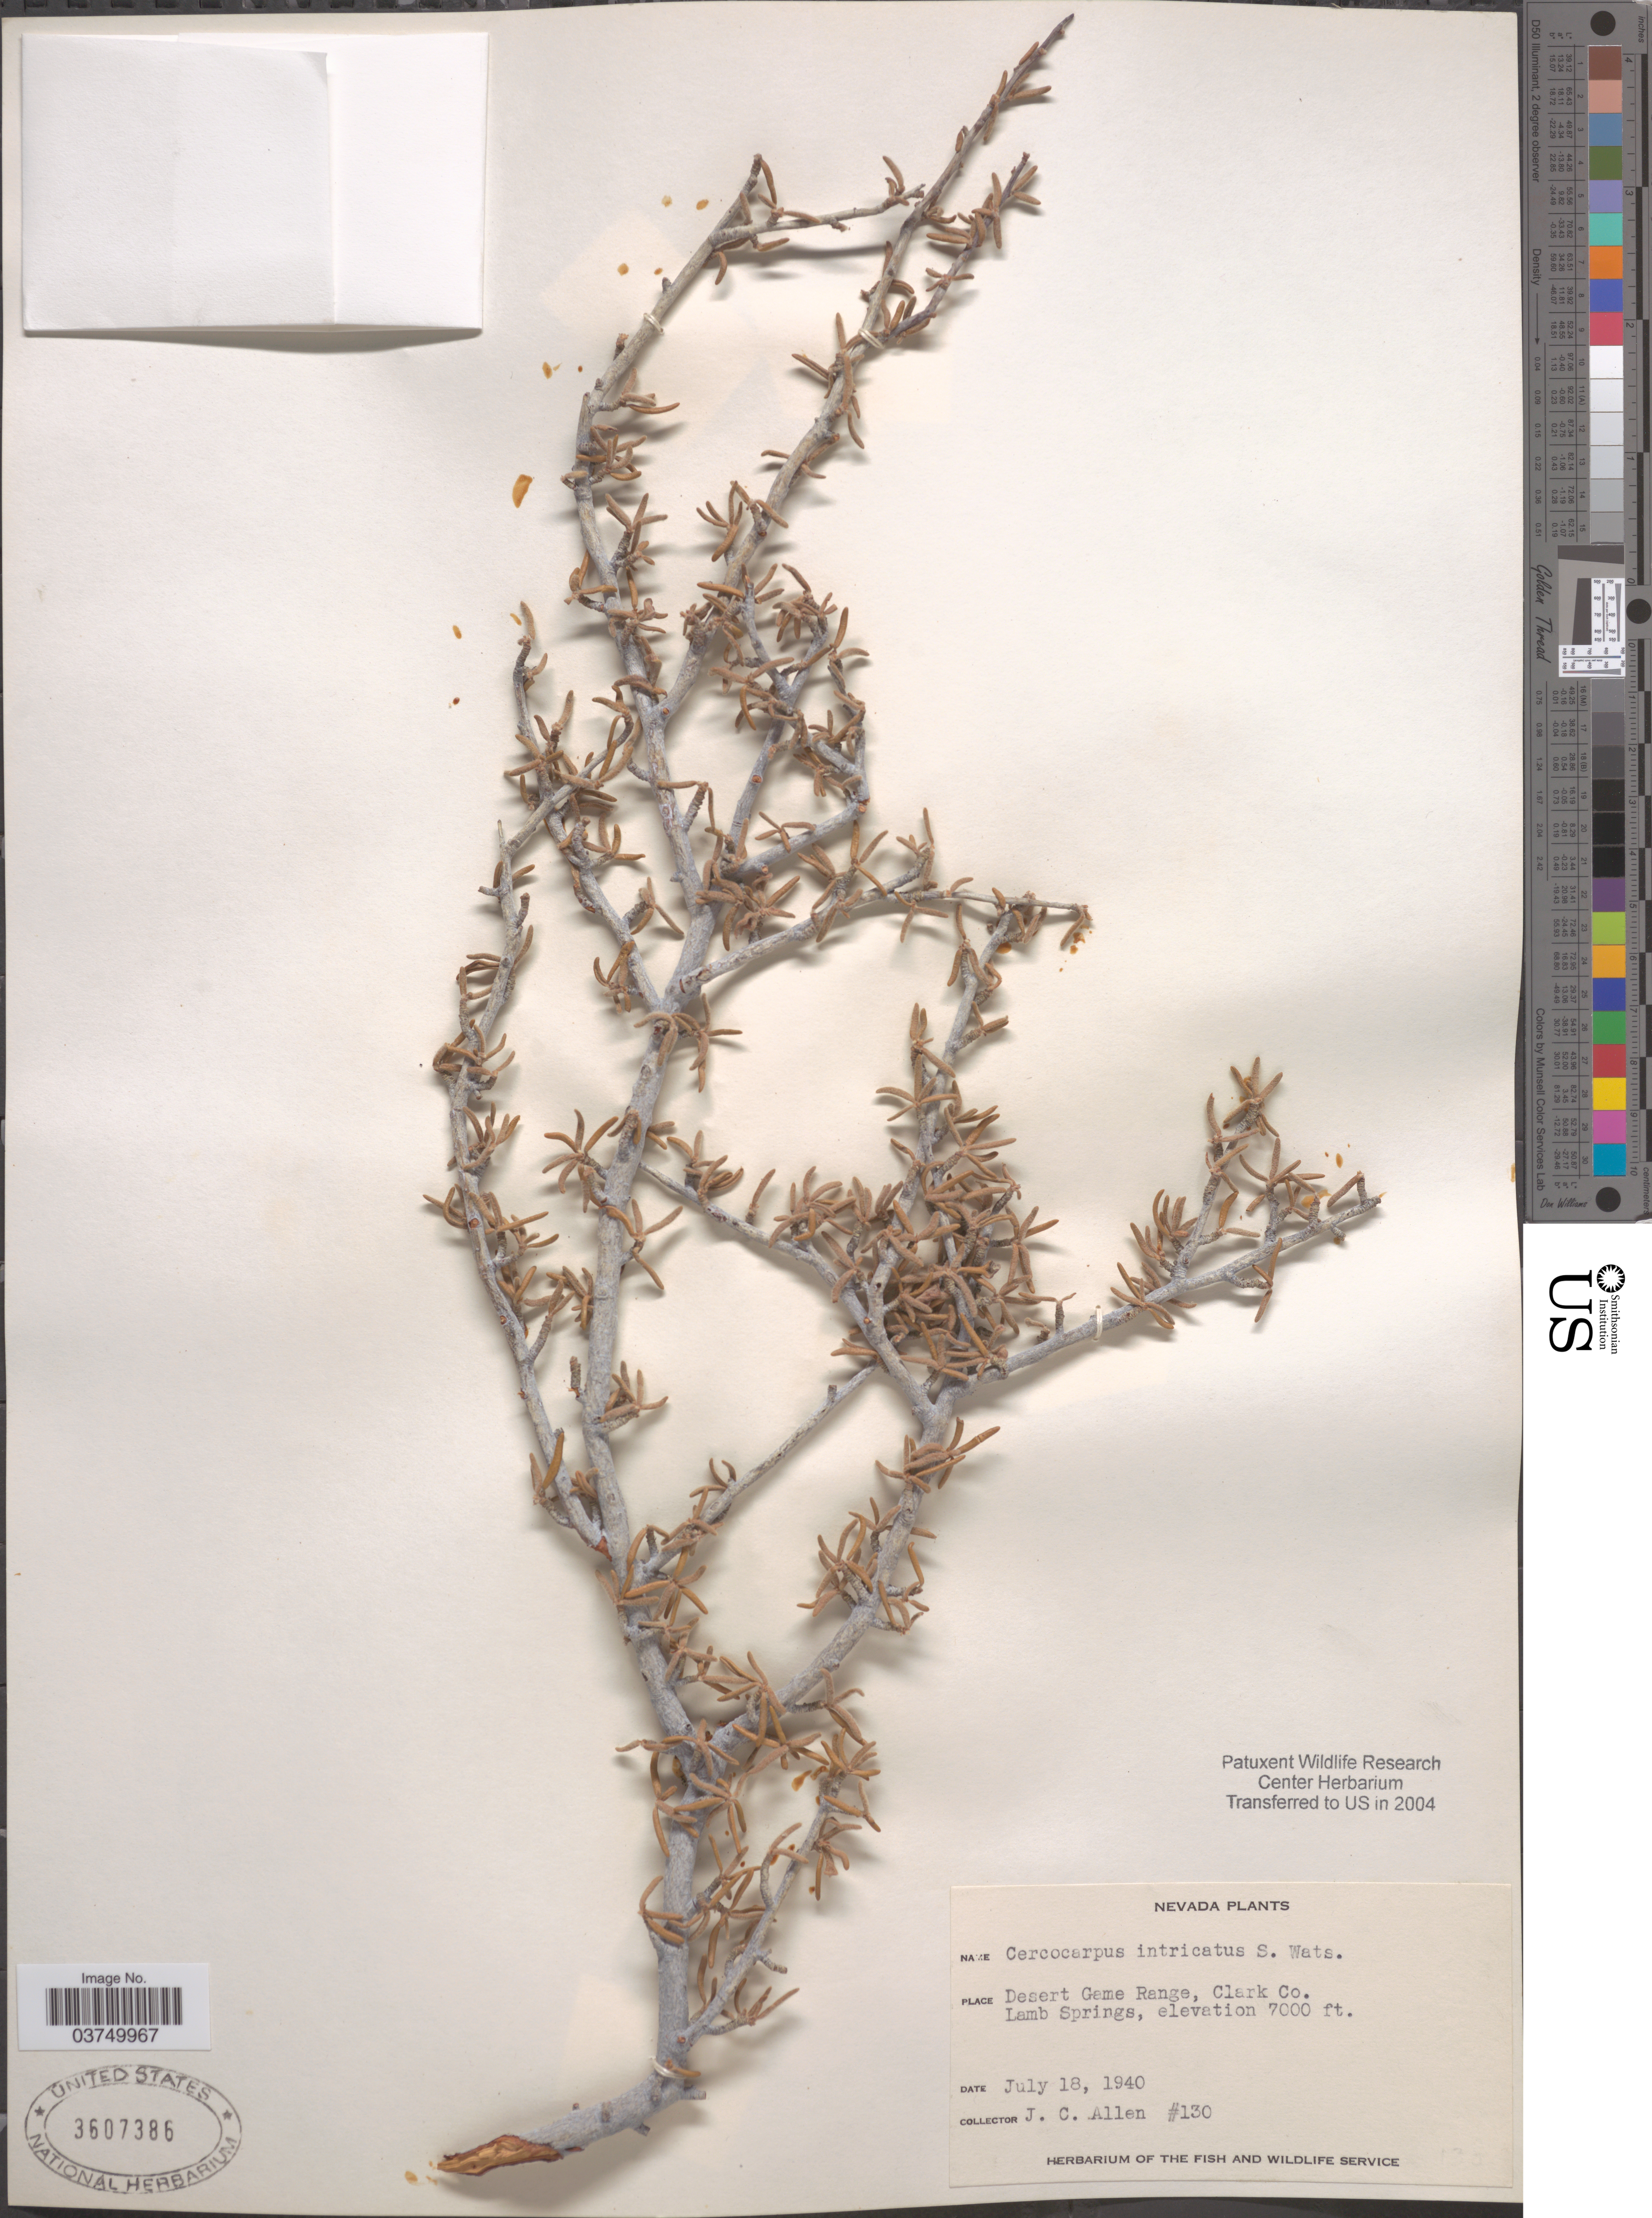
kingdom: Plantae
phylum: Tracheophyta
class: Magnoliopsida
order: Rosales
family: Rosaceae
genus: Cercocarpus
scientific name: Cercocarpus ledifolius var. intricatus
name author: Nutt.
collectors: J. C. Allen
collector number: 130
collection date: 1940-07-18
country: United States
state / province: Nevada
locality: Desert Game Range, Clark Co. Lamb Springs.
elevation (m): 2134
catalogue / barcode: US 3607386